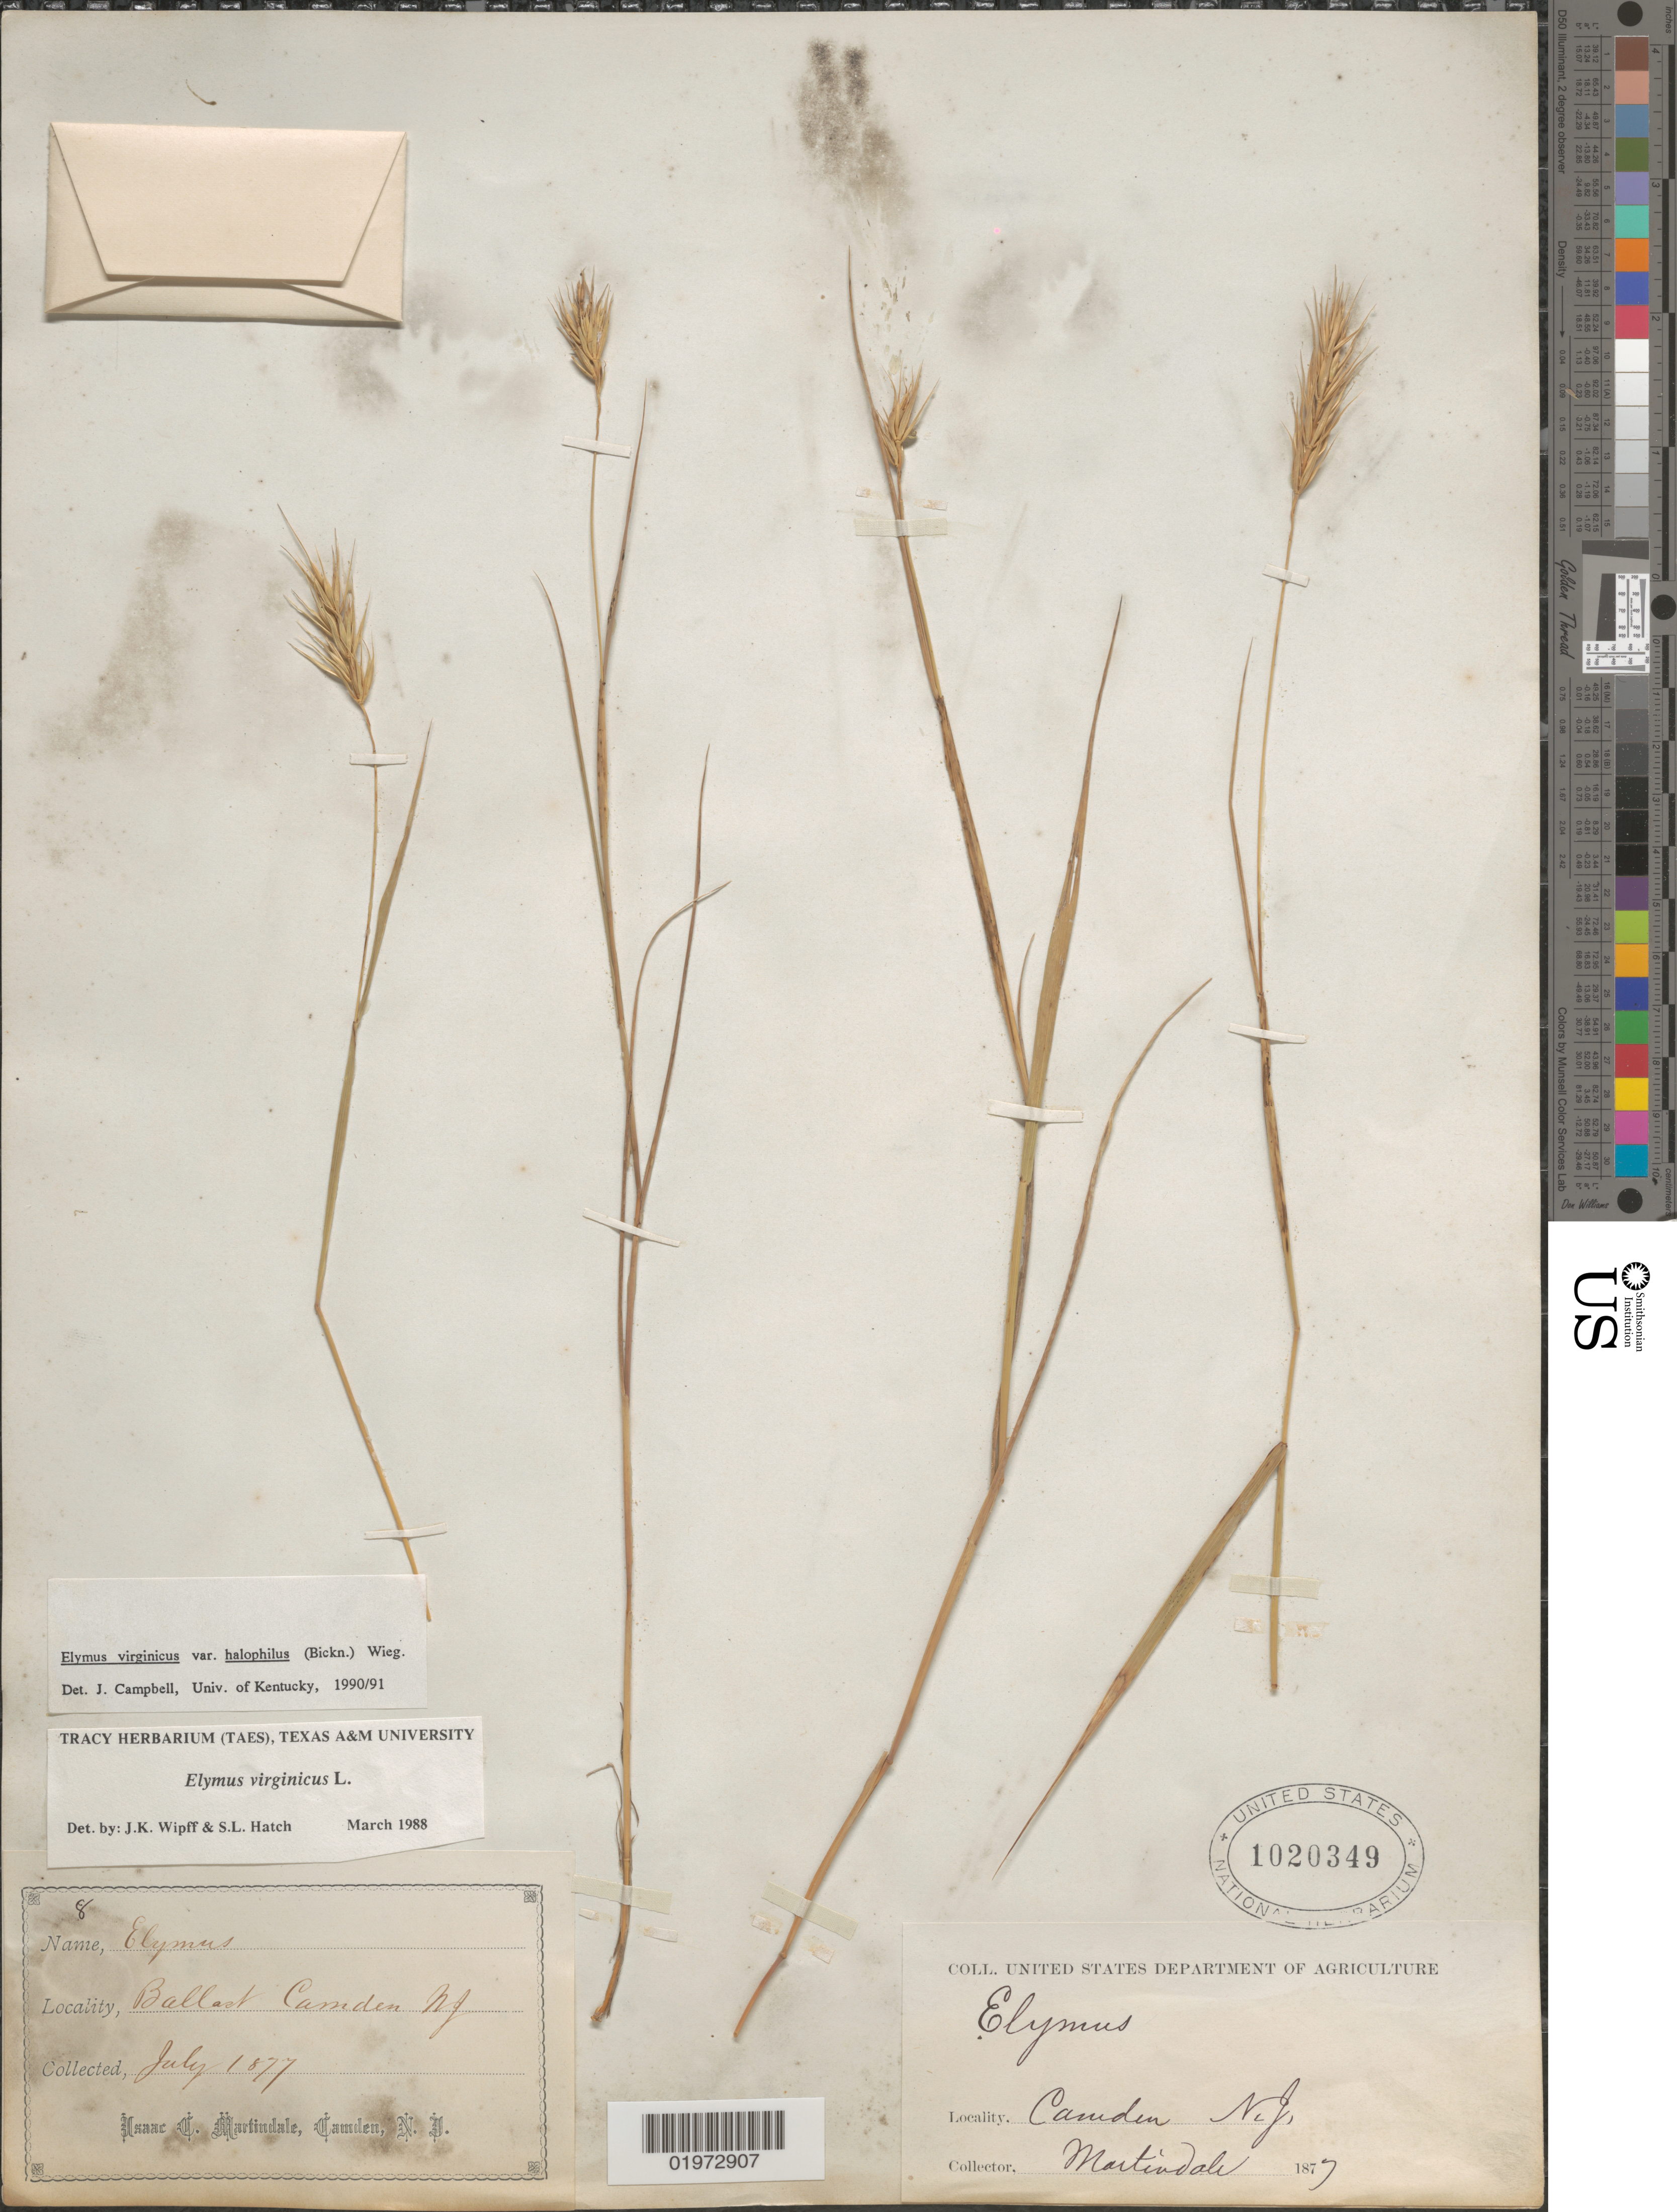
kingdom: Plantae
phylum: Tracheophyta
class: Liliopsida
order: Poales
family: Poaceae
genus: Elymus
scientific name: Elymus virginicus var. halophilus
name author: L.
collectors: I. C. Martindale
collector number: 8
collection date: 1877-07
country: United States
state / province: New Jersey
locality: Ballast Camden.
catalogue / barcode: US 1020349